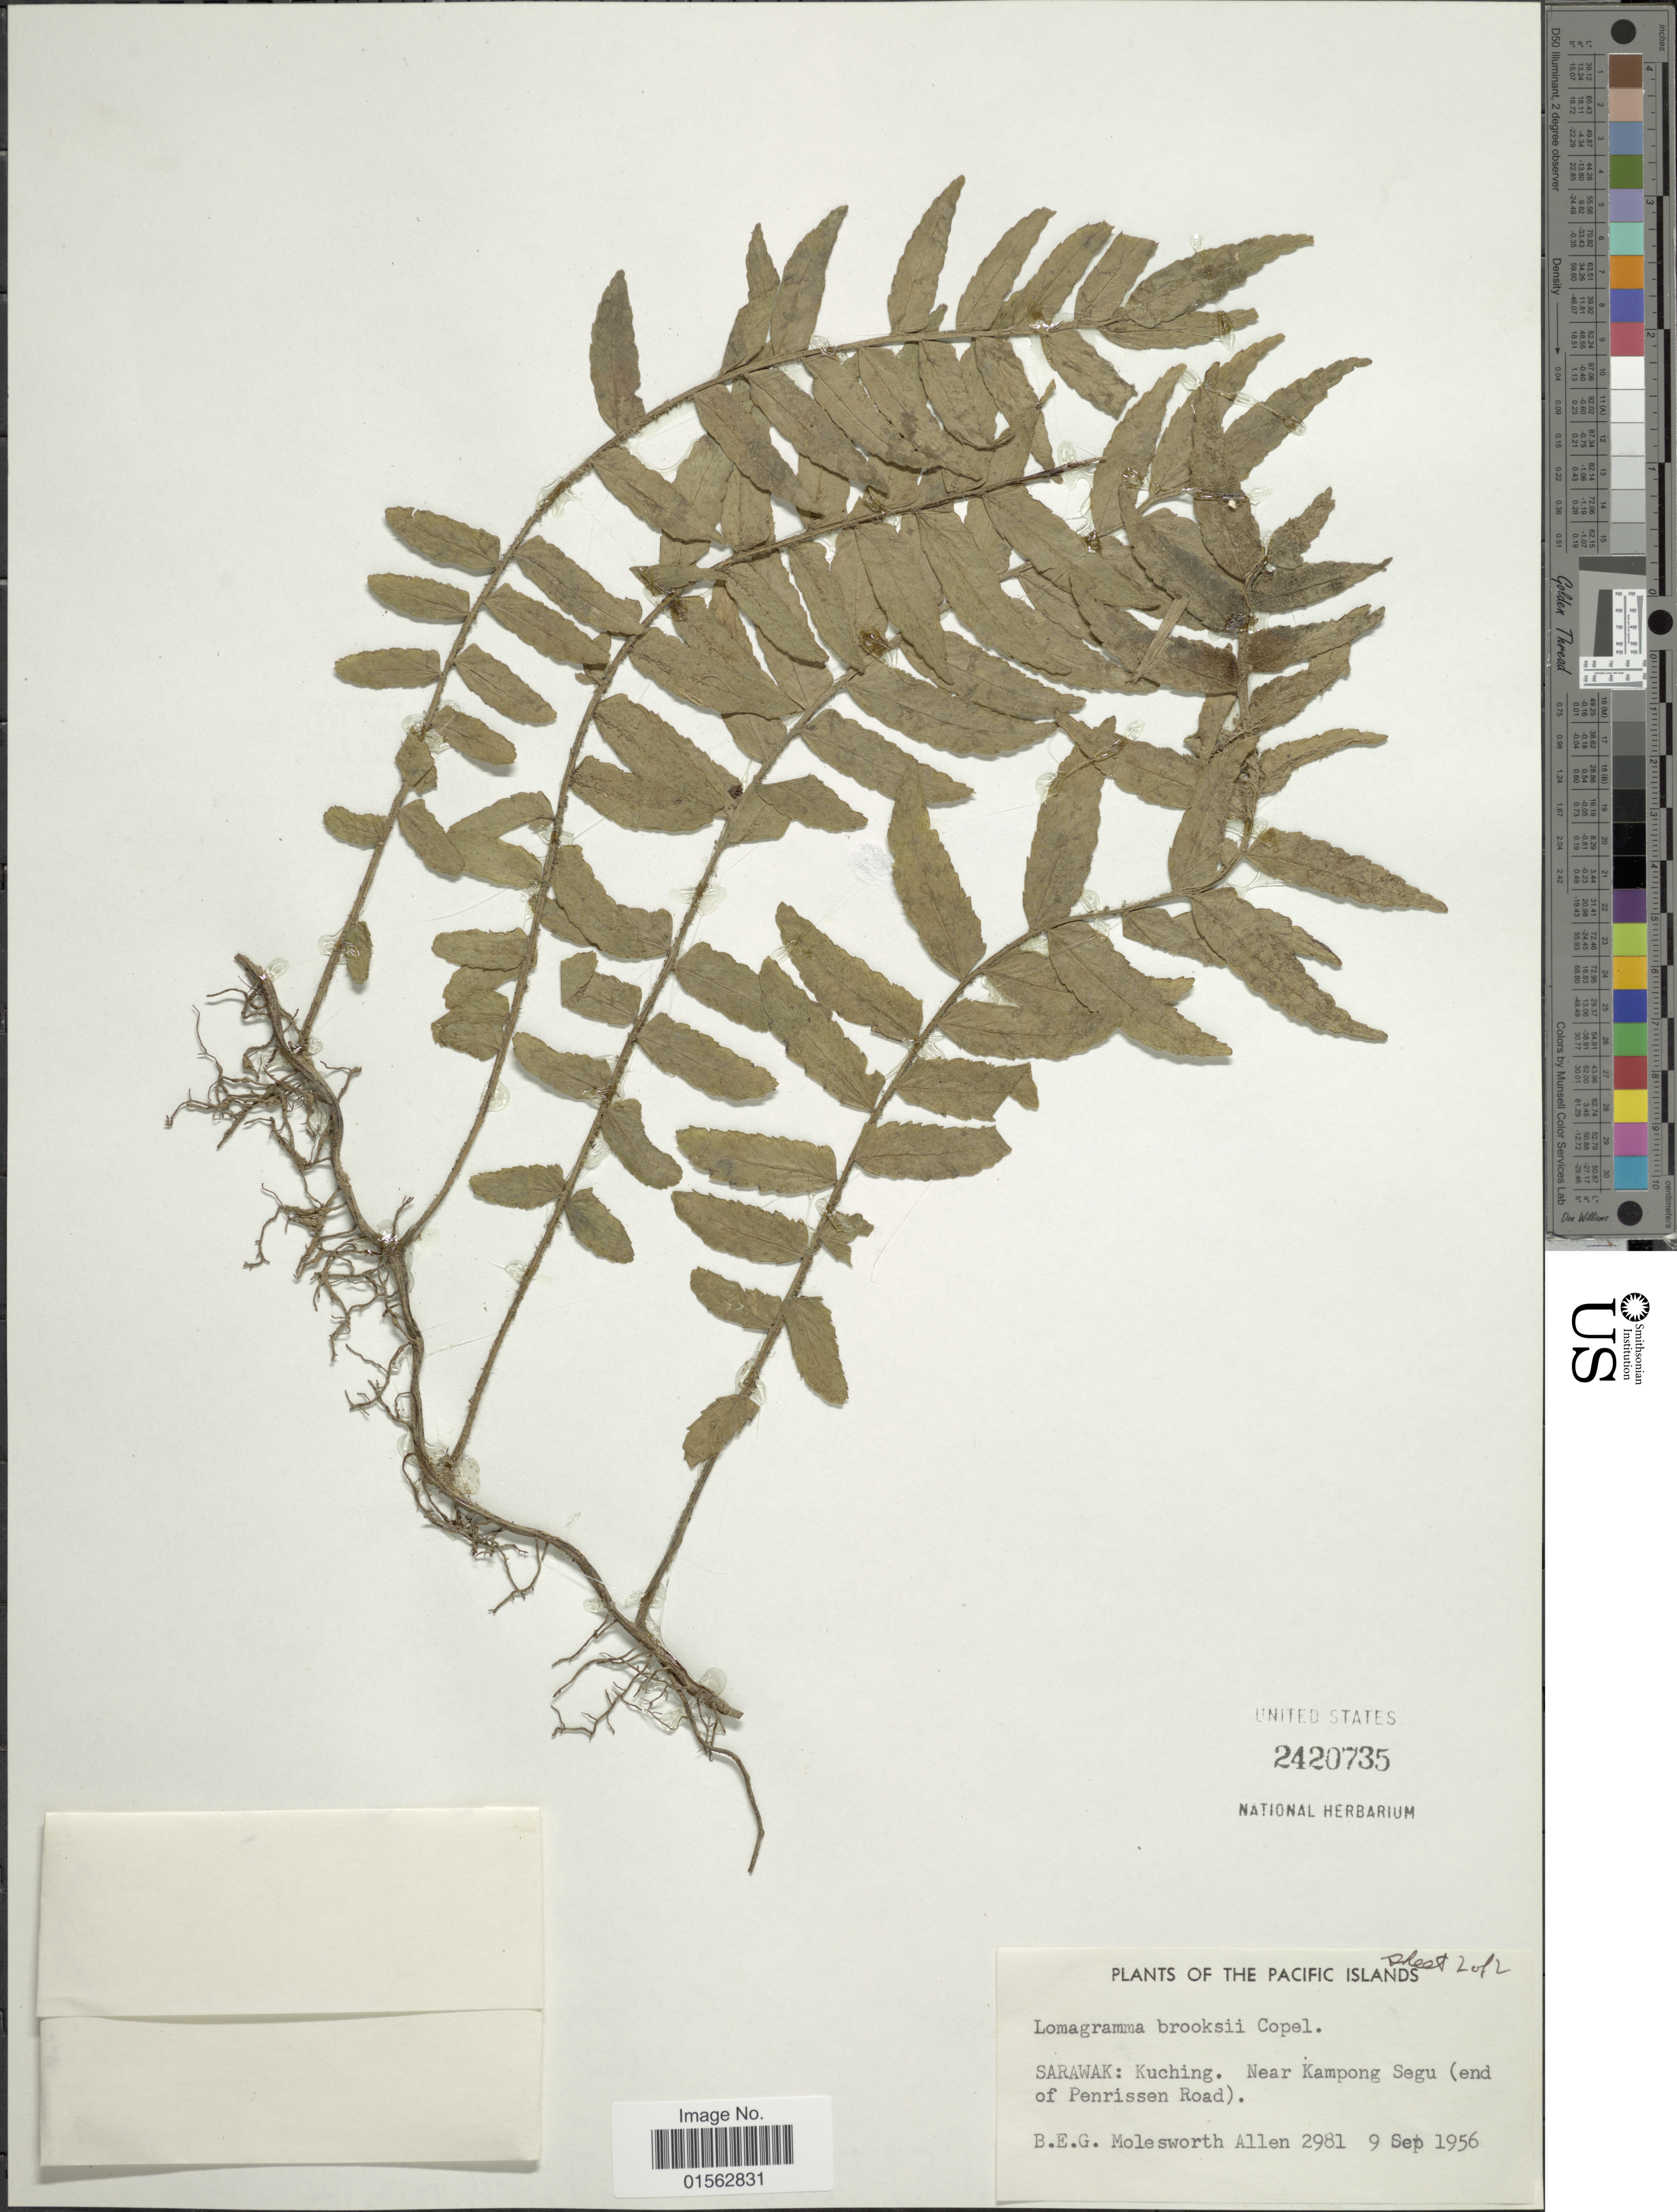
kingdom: Plantae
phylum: Tracheophyta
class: Polypodiopsida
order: Polypodiales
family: Dryopteridaceae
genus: Lomagramma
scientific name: Lomagramma brooksii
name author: Copel.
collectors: B. E. G. Molesworth-Allen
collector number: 2981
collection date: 1956-09-09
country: Malaysia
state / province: Sarawak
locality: Pacific Islands, Kuching, near Kampong Segu (end of Penrissen Road)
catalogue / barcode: US 2420735